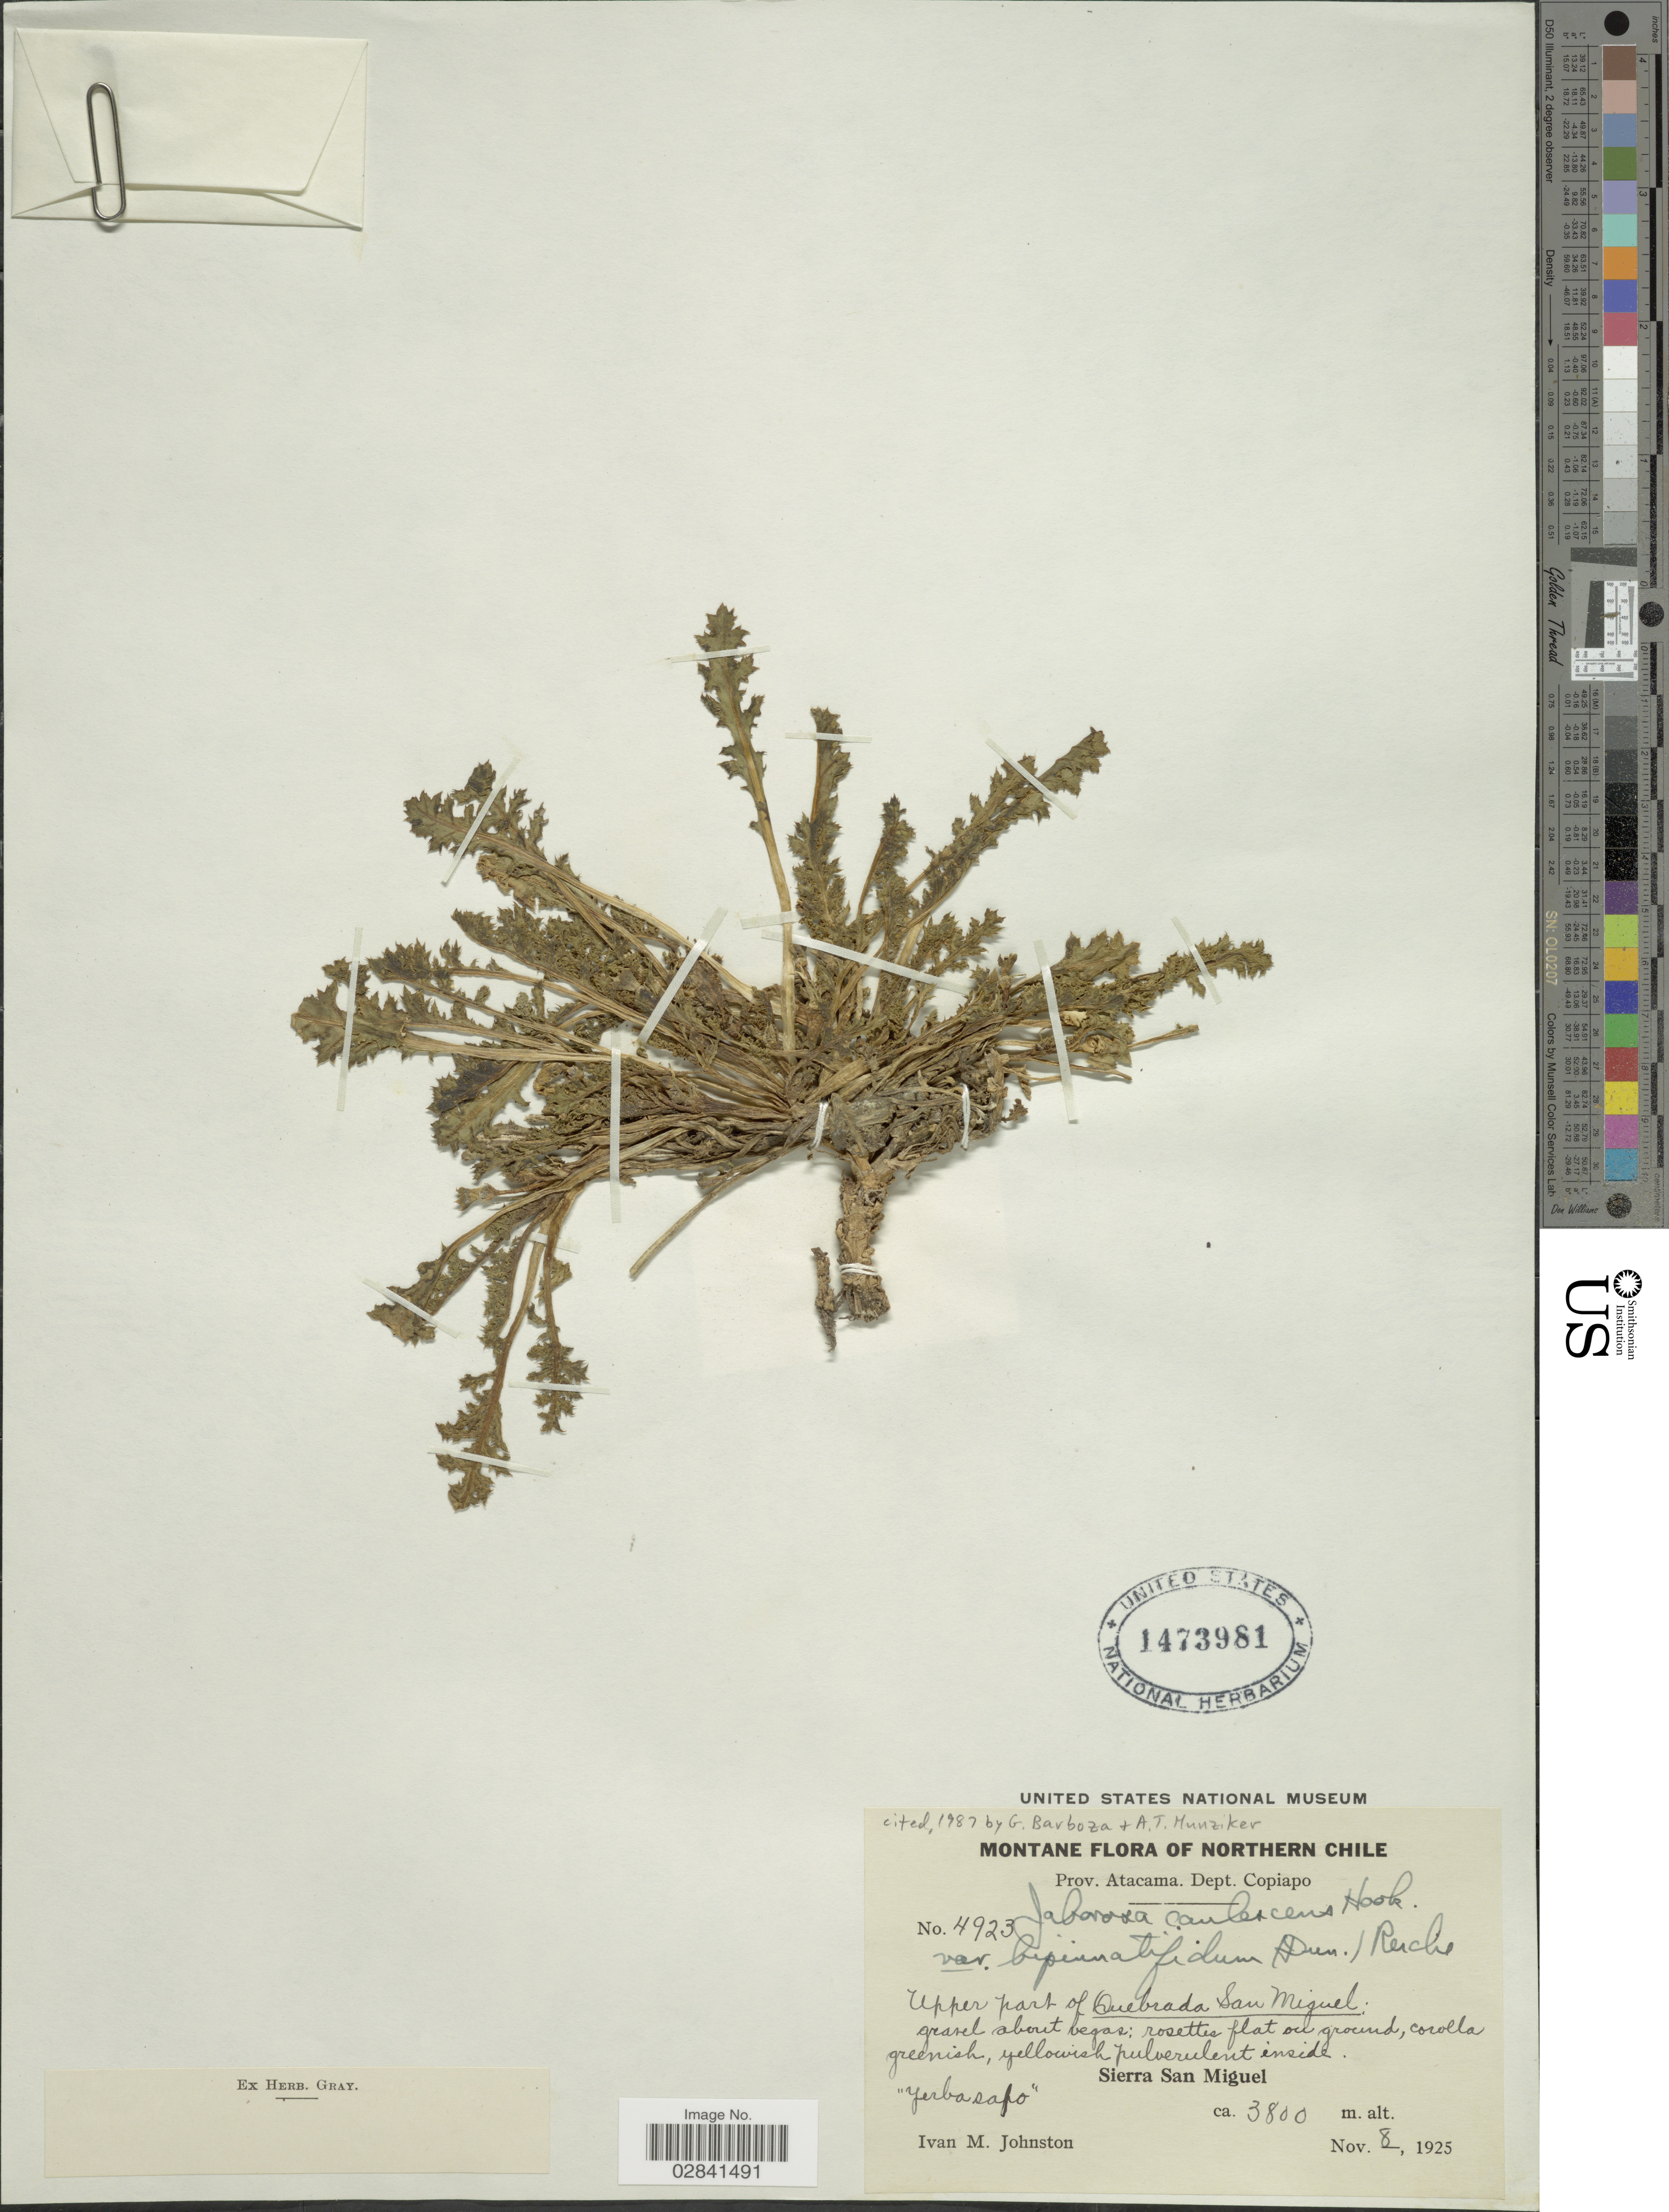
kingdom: Plantae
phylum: Tracheophyta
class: Magnoliopsida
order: Solanales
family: Solanaceae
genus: Jaborosa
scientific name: Jaborosa caulescens var. bipinnatifida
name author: (Dunal) Reiche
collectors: I.M. Johnston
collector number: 4923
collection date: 1925-11-08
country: Chile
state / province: Atacama (III)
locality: Northern Chile. Dept. Copiapo. Upper part of Quebrada San Miguel. Sierra San Miguel.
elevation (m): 3800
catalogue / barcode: US 1473981